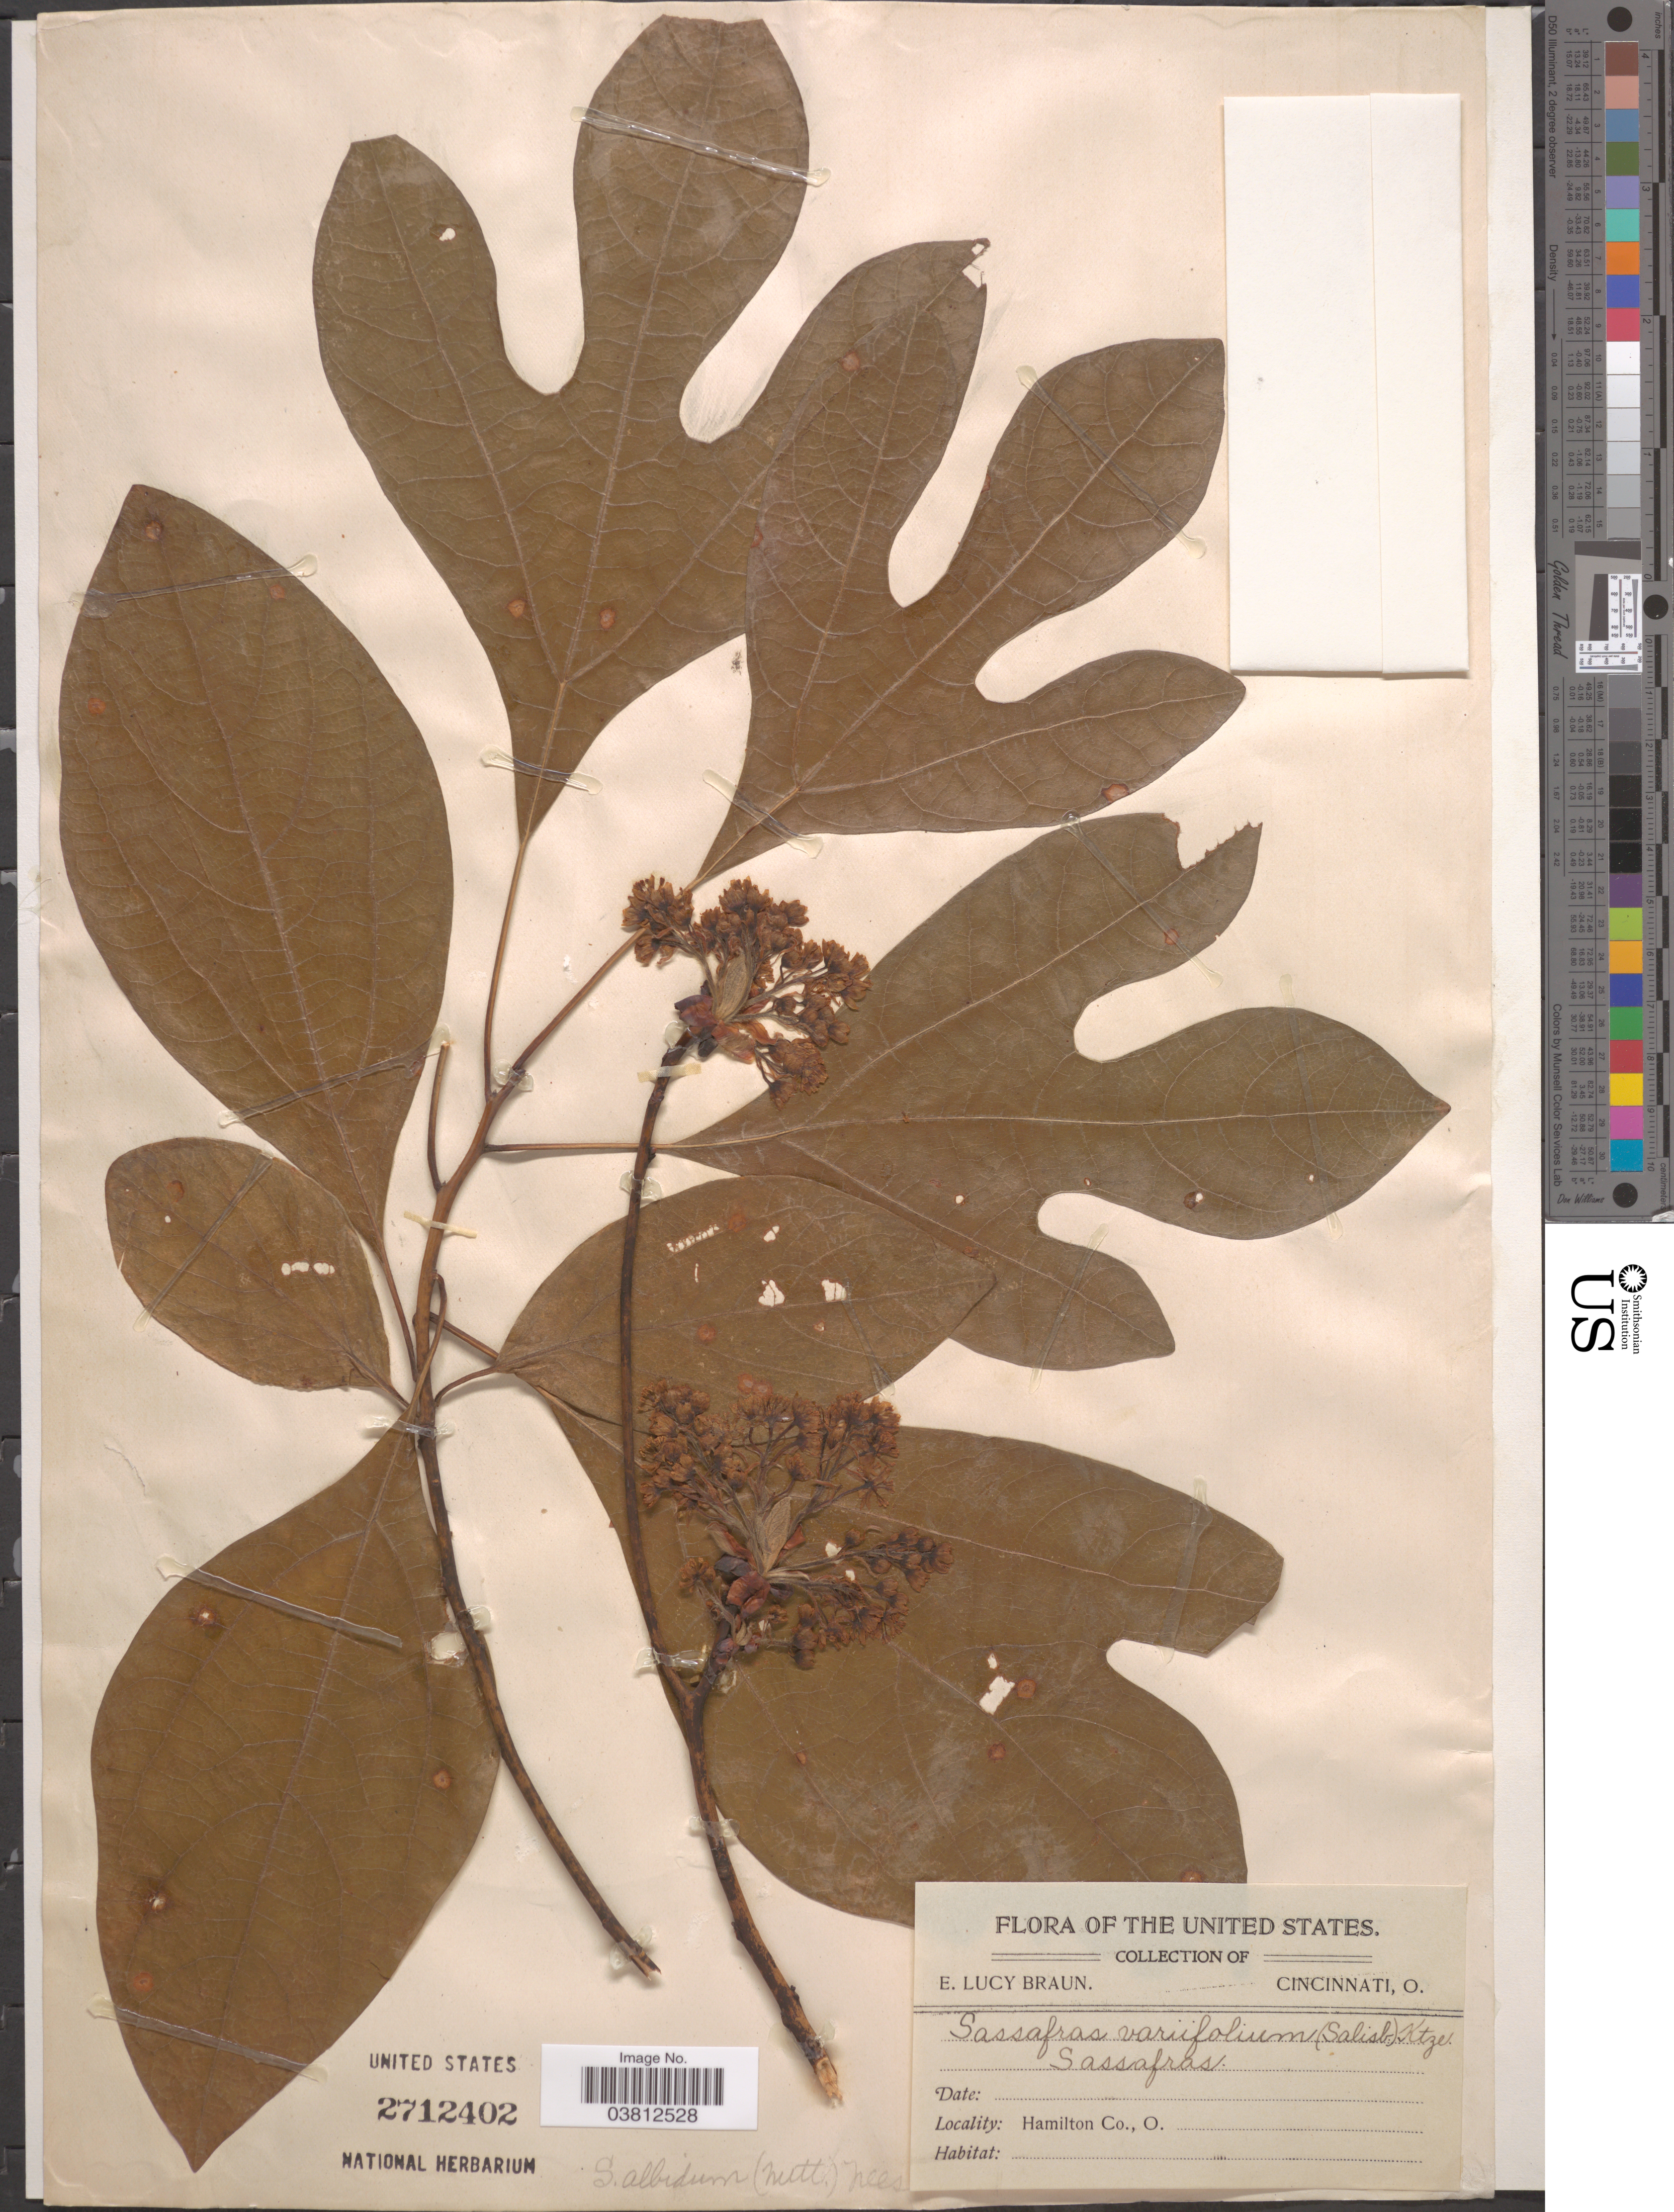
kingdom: Plantae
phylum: Tracheophyta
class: Magnoliopsida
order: Laurales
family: Lauraceae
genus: Sassafras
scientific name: Sassafras albidum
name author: (Nutt.) Nees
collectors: E. L. Braun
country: United States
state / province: Ohio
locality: Hamilton Co.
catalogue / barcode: US 2712402